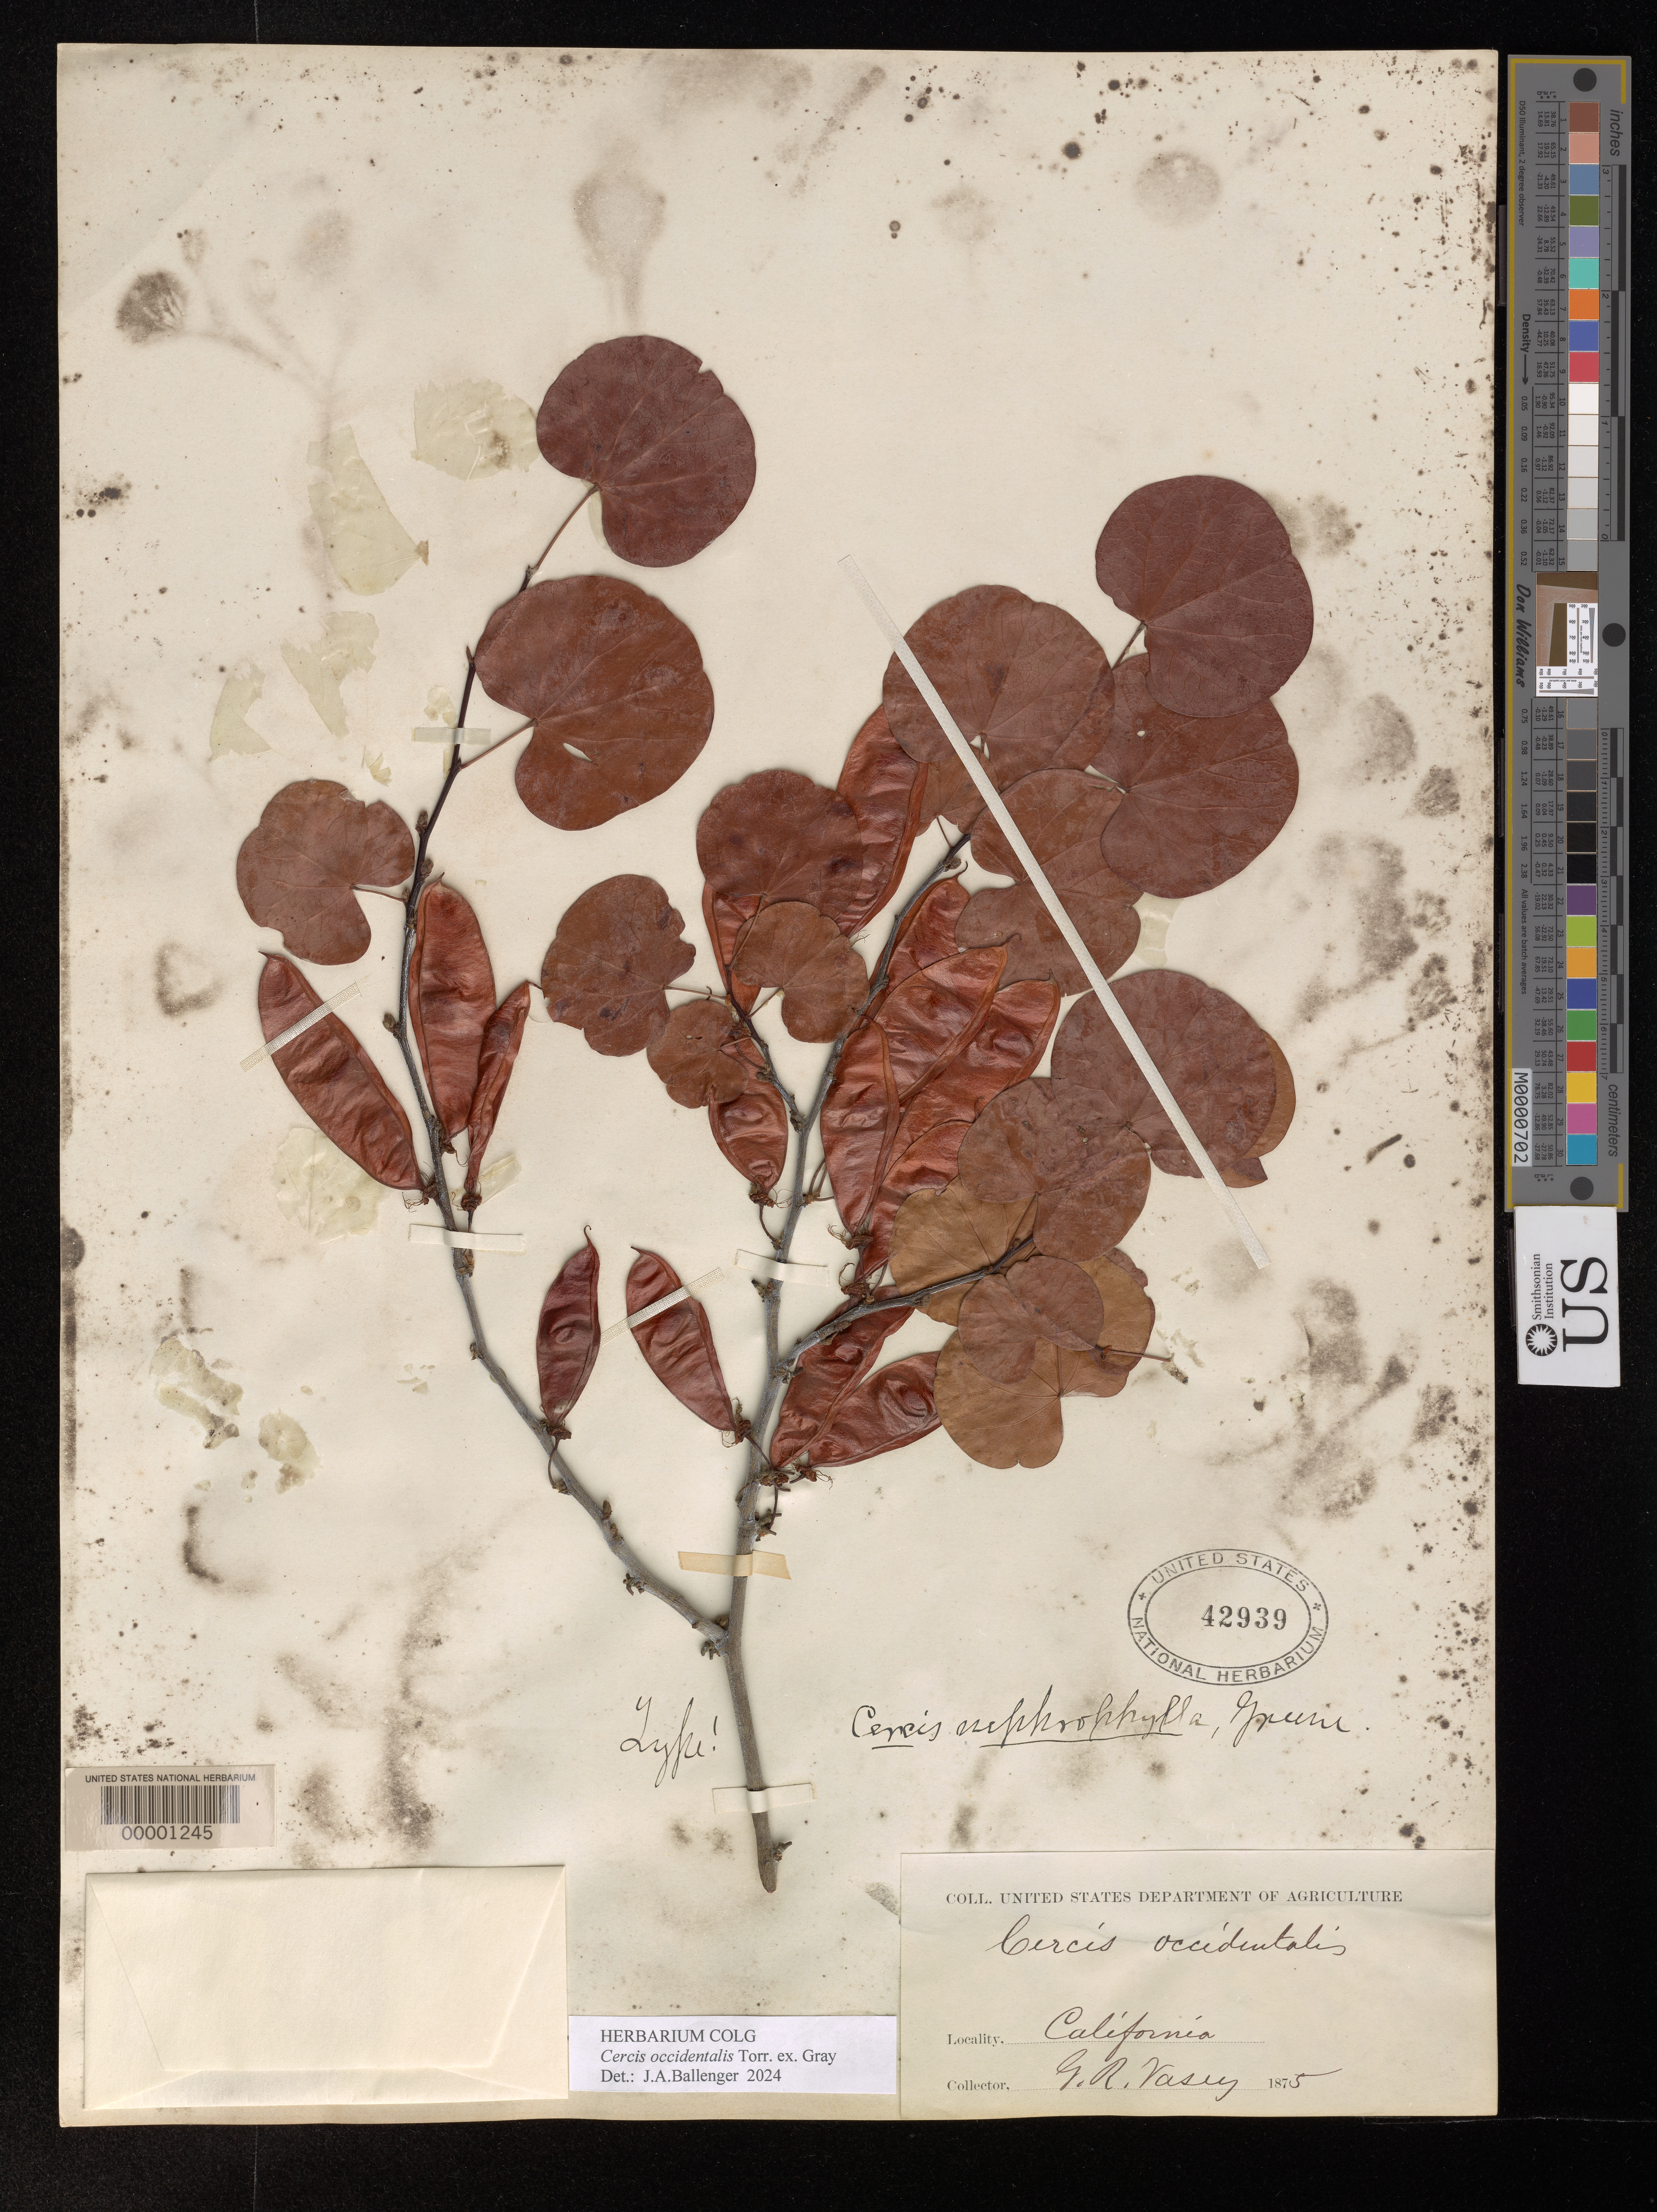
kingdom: Plantae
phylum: Tracheophyta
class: Magnoliopsida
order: Fabales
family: Fabaceae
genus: Cercis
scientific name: Cercis nephrophylla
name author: Greene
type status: Isosyntype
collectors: G. R. Vasey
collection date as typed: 1875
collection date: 1875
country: United States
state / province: California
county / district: San Diego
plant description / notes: Specimen annotated as "Type" (by Greene?) but protologue cites 2 collections, neither indicated as type.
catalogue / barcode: US 42939